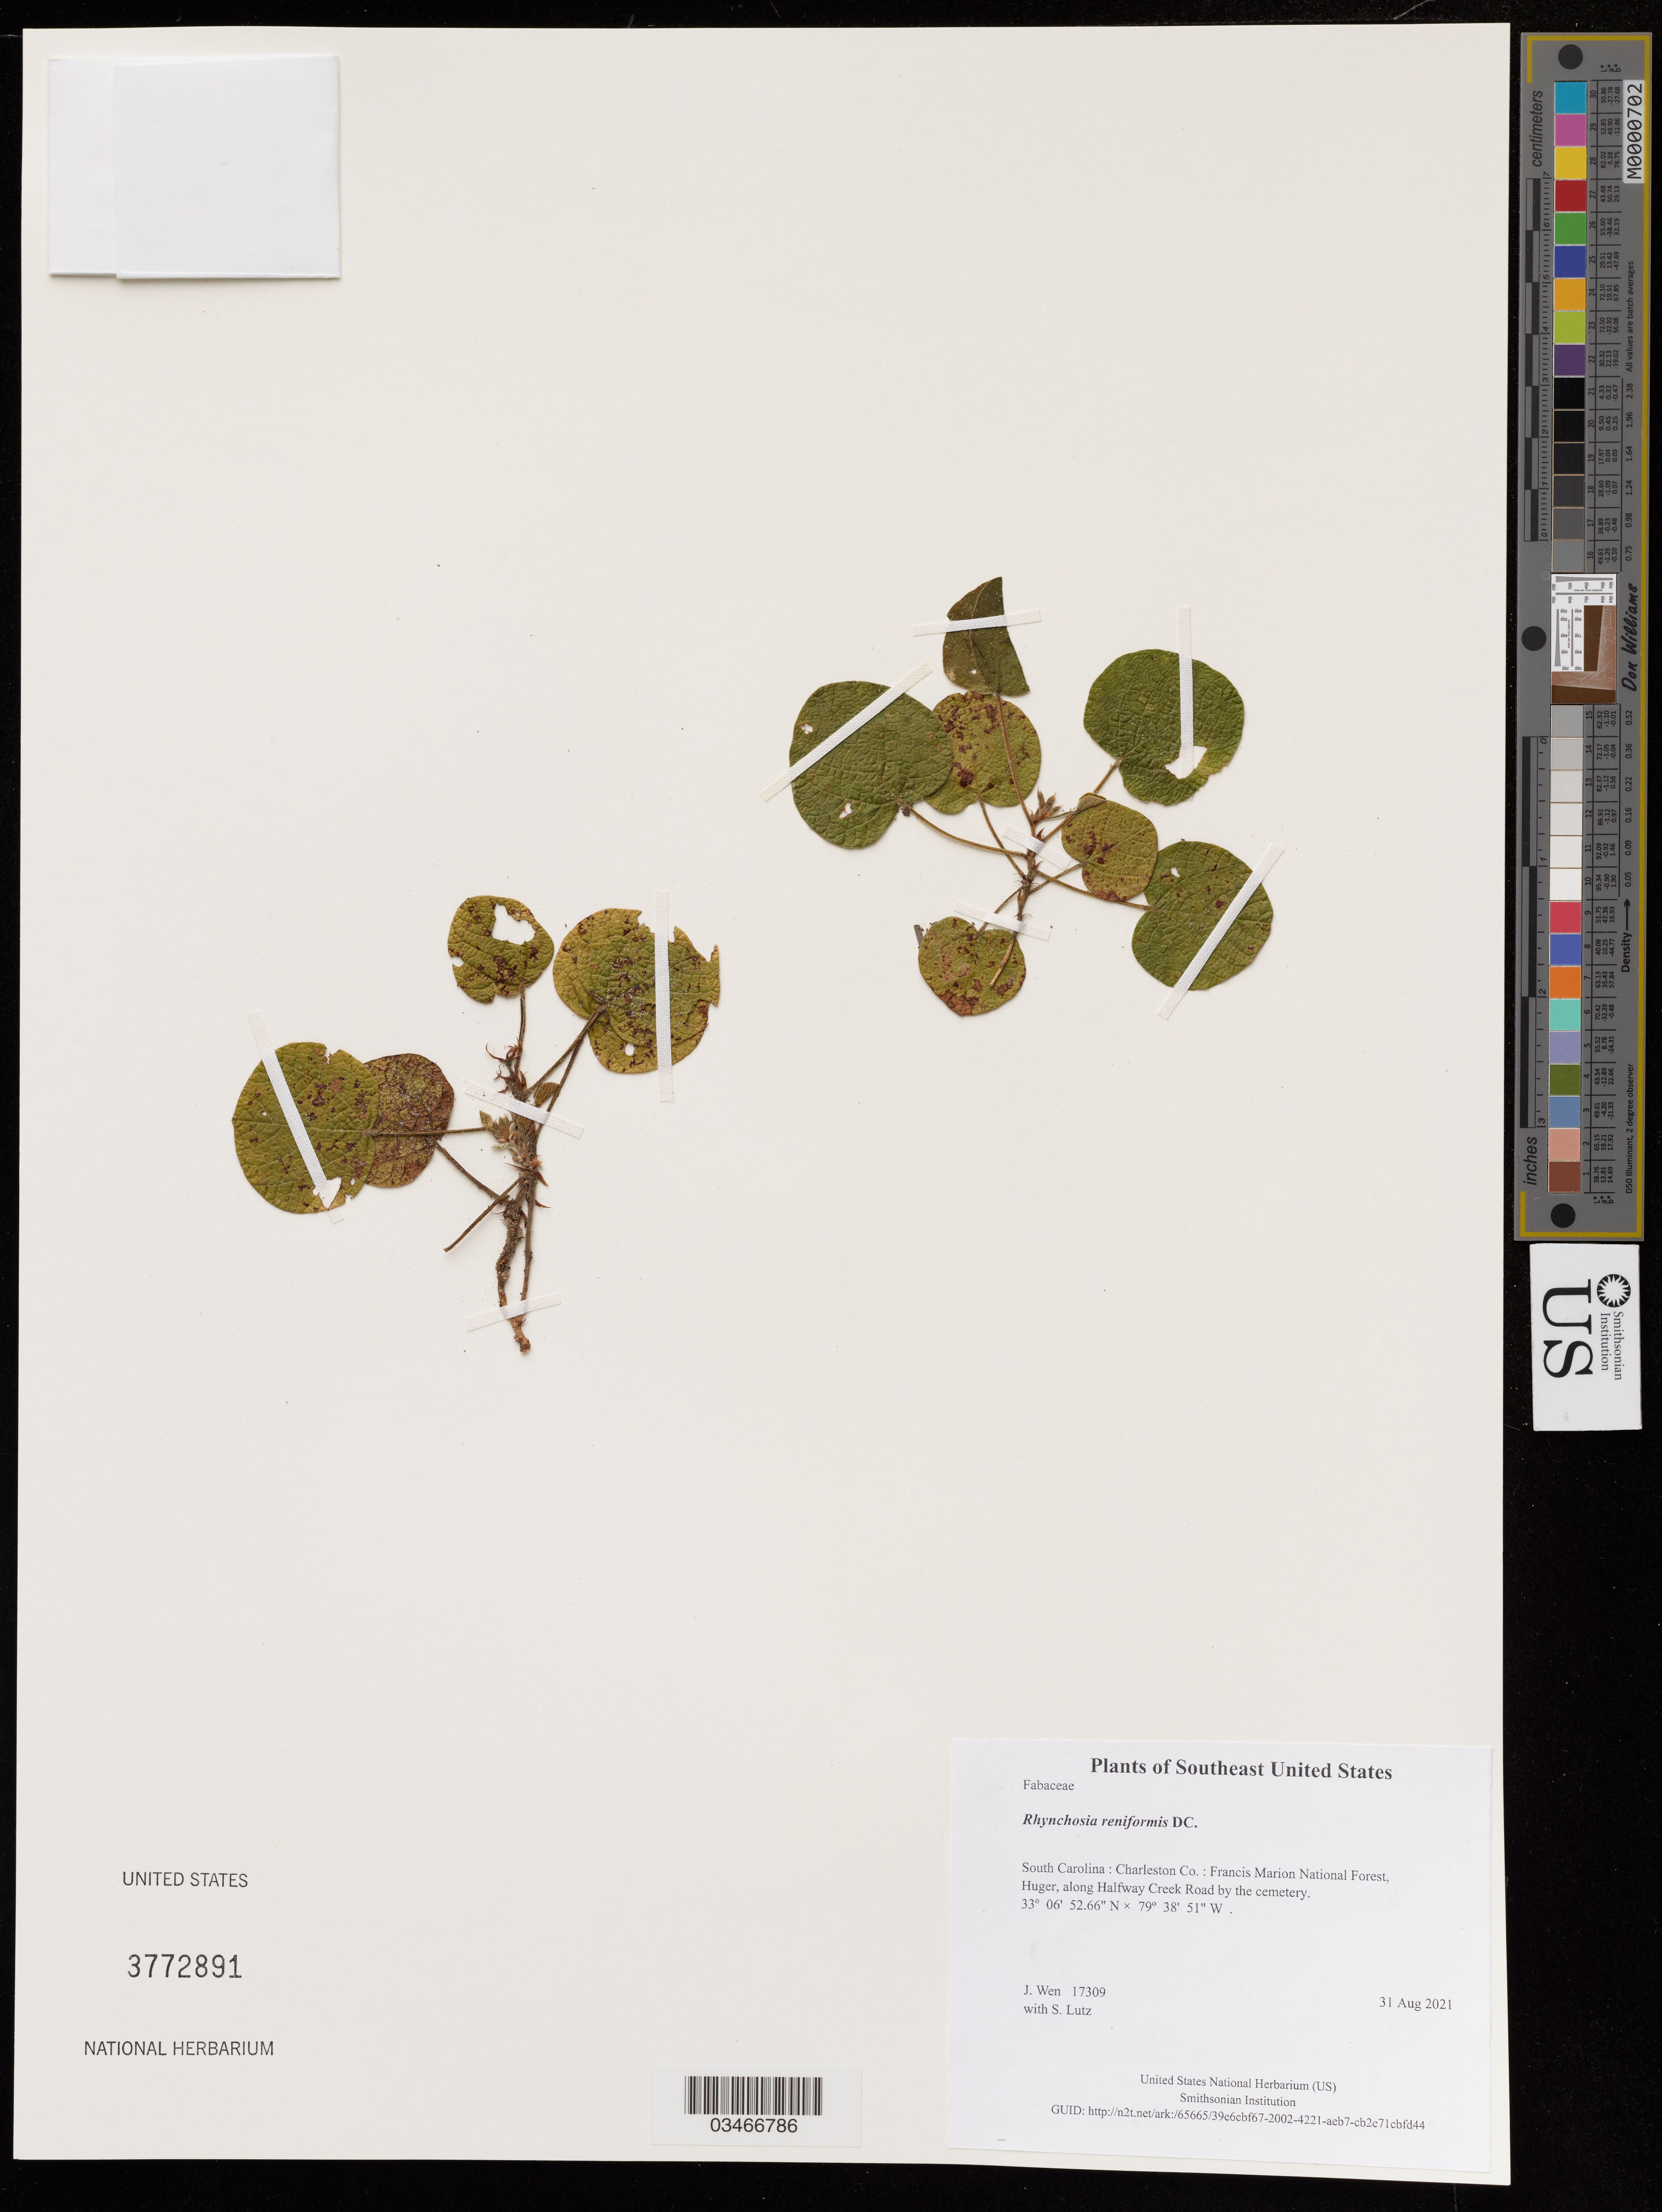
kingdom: Plantae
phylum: Tracheophyta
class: Magnoliopsida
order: Fabales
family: Fabaceae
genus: Rhynchosia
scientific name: Rhynchosia reniformis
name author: DC.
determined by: Wen, Jun, (BOT), Smithsonian Institution - National Museum of Natural History (UNITED STATES)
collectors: J. Wen & S. Lutz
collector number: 17309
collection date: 2021-08-31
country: United States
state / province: South Carolina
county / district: Charleston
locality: Francis Marion National Forest, Huger, along Halfway Creek Road by the cemetery.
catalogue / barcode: US 3772891